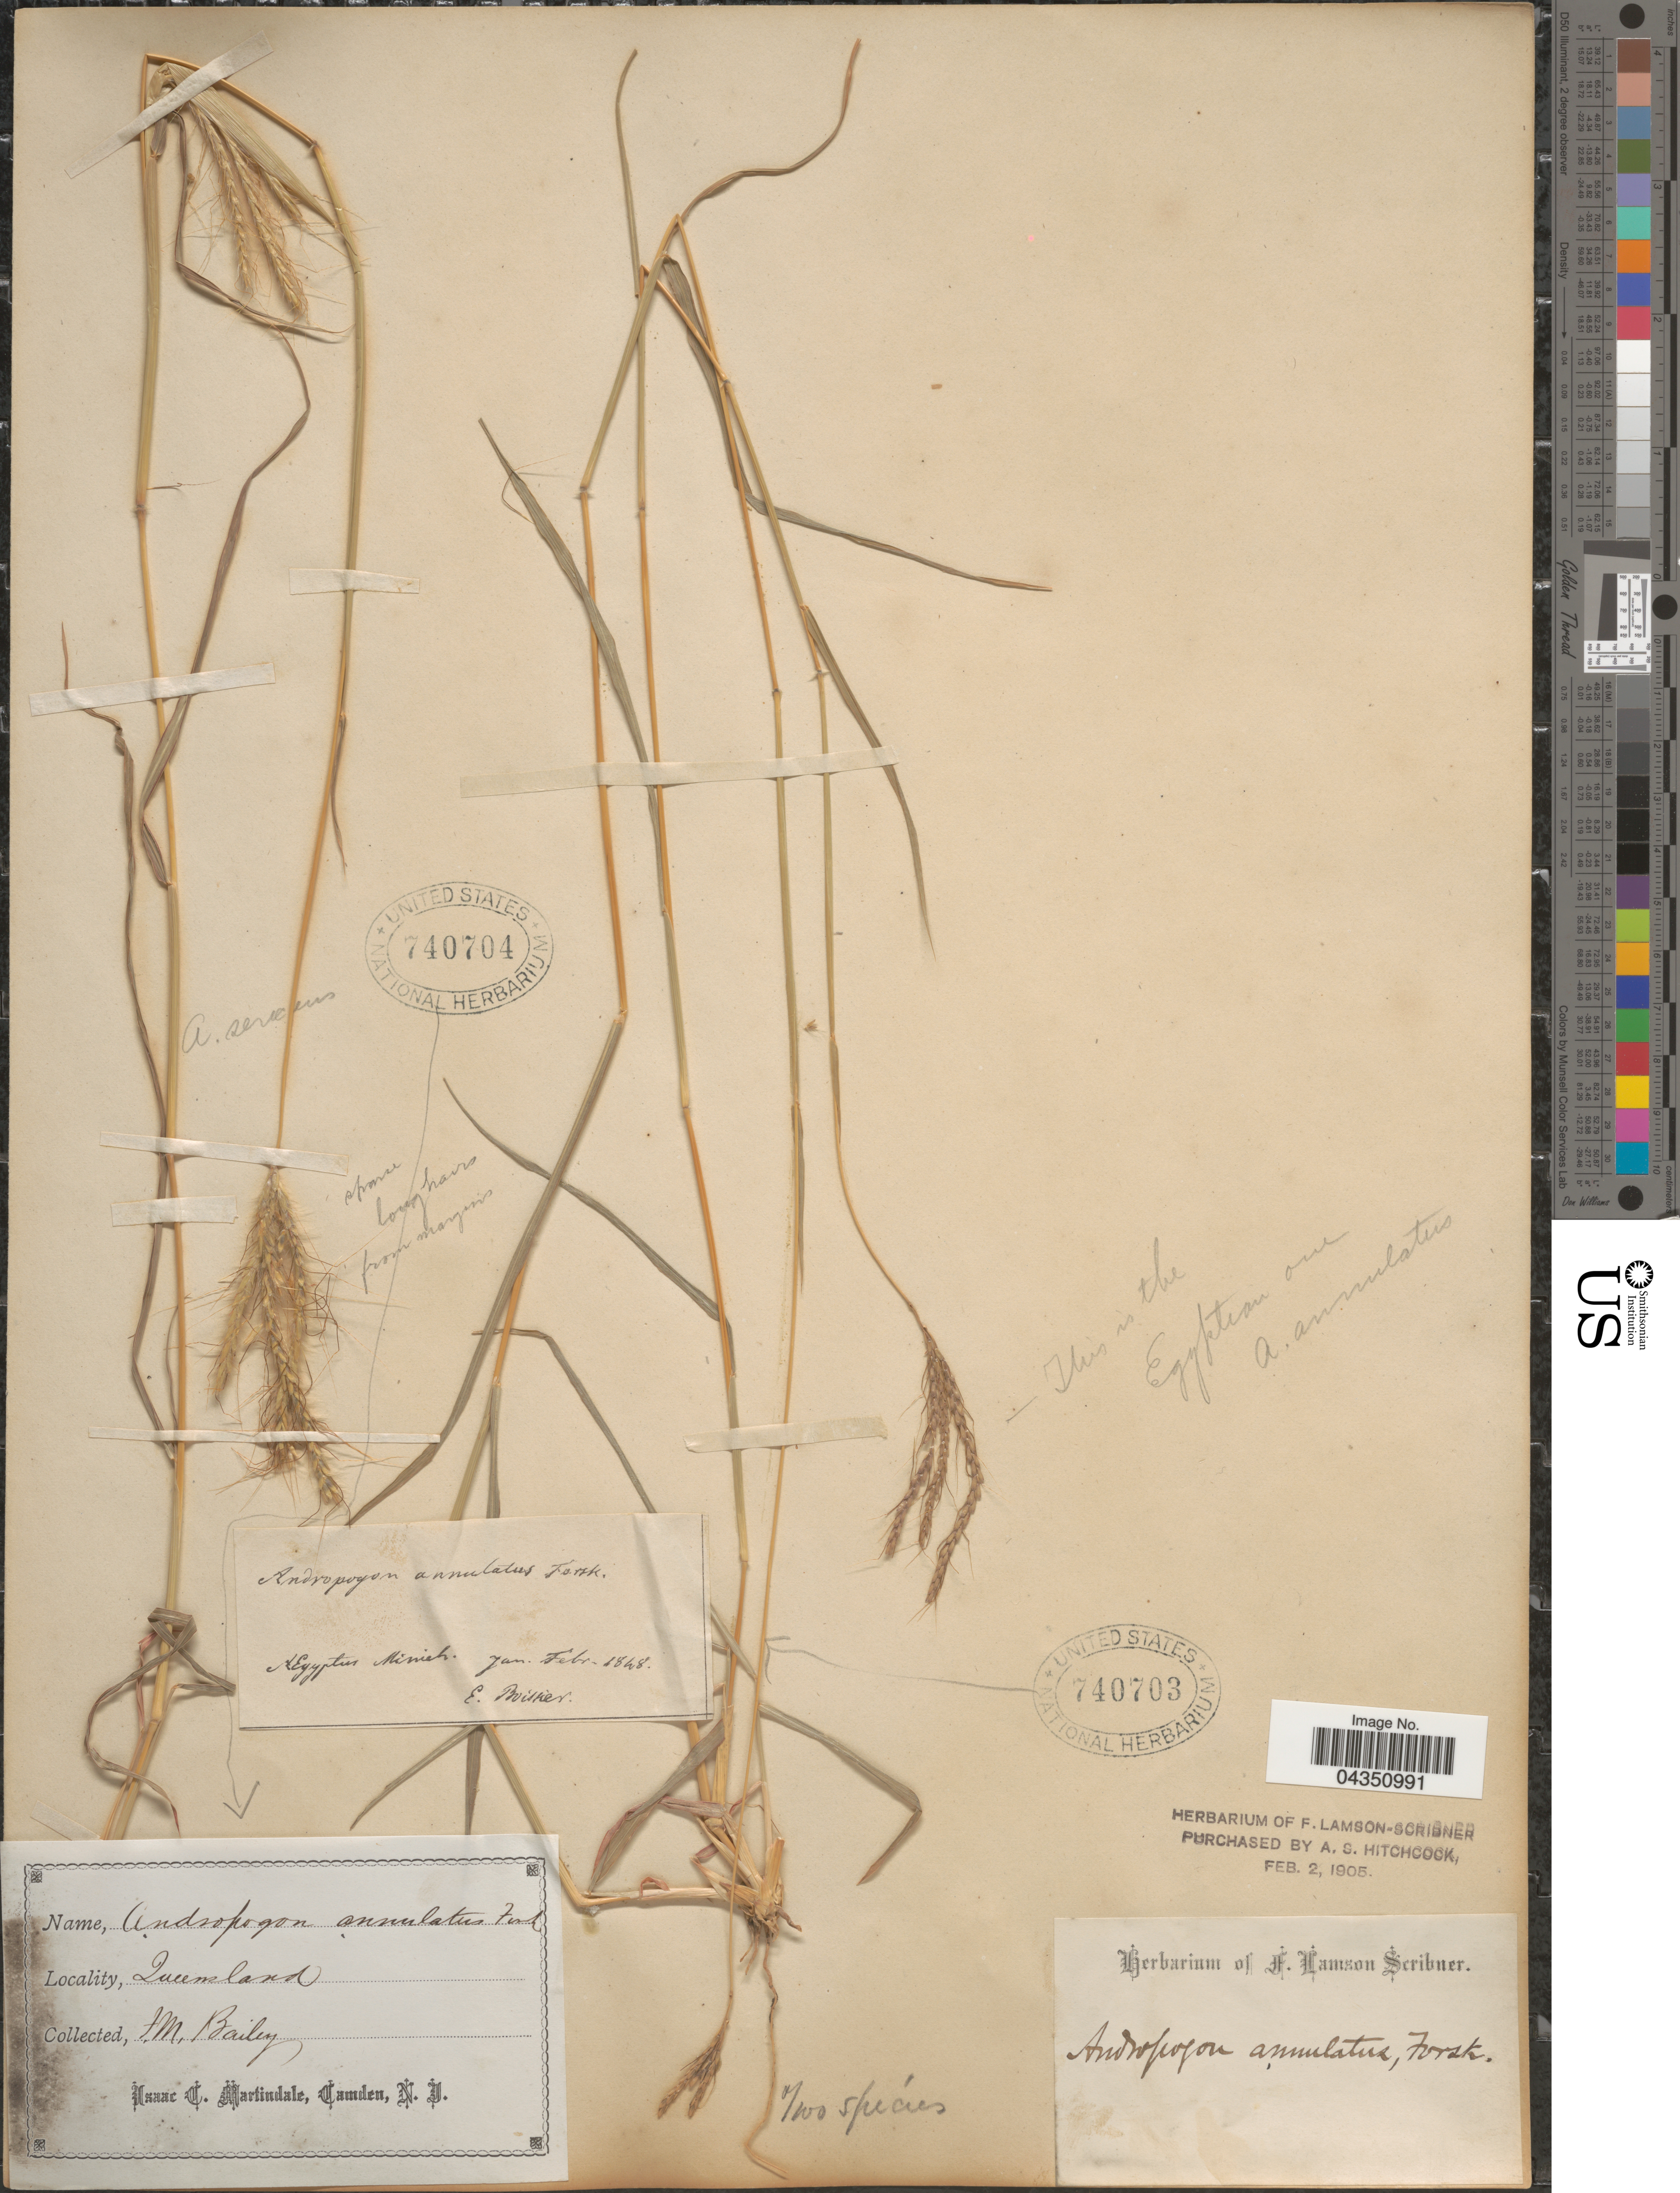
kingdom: Plantae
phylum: Tracheophyta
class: Liliopsida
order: Poales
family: Poaceae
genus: Dichanthium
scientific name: Dichanthium annulatum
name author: (Forssk.) Stapf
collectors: F. M. Bailey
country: Australia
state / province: Queensland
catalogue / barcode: US 740704